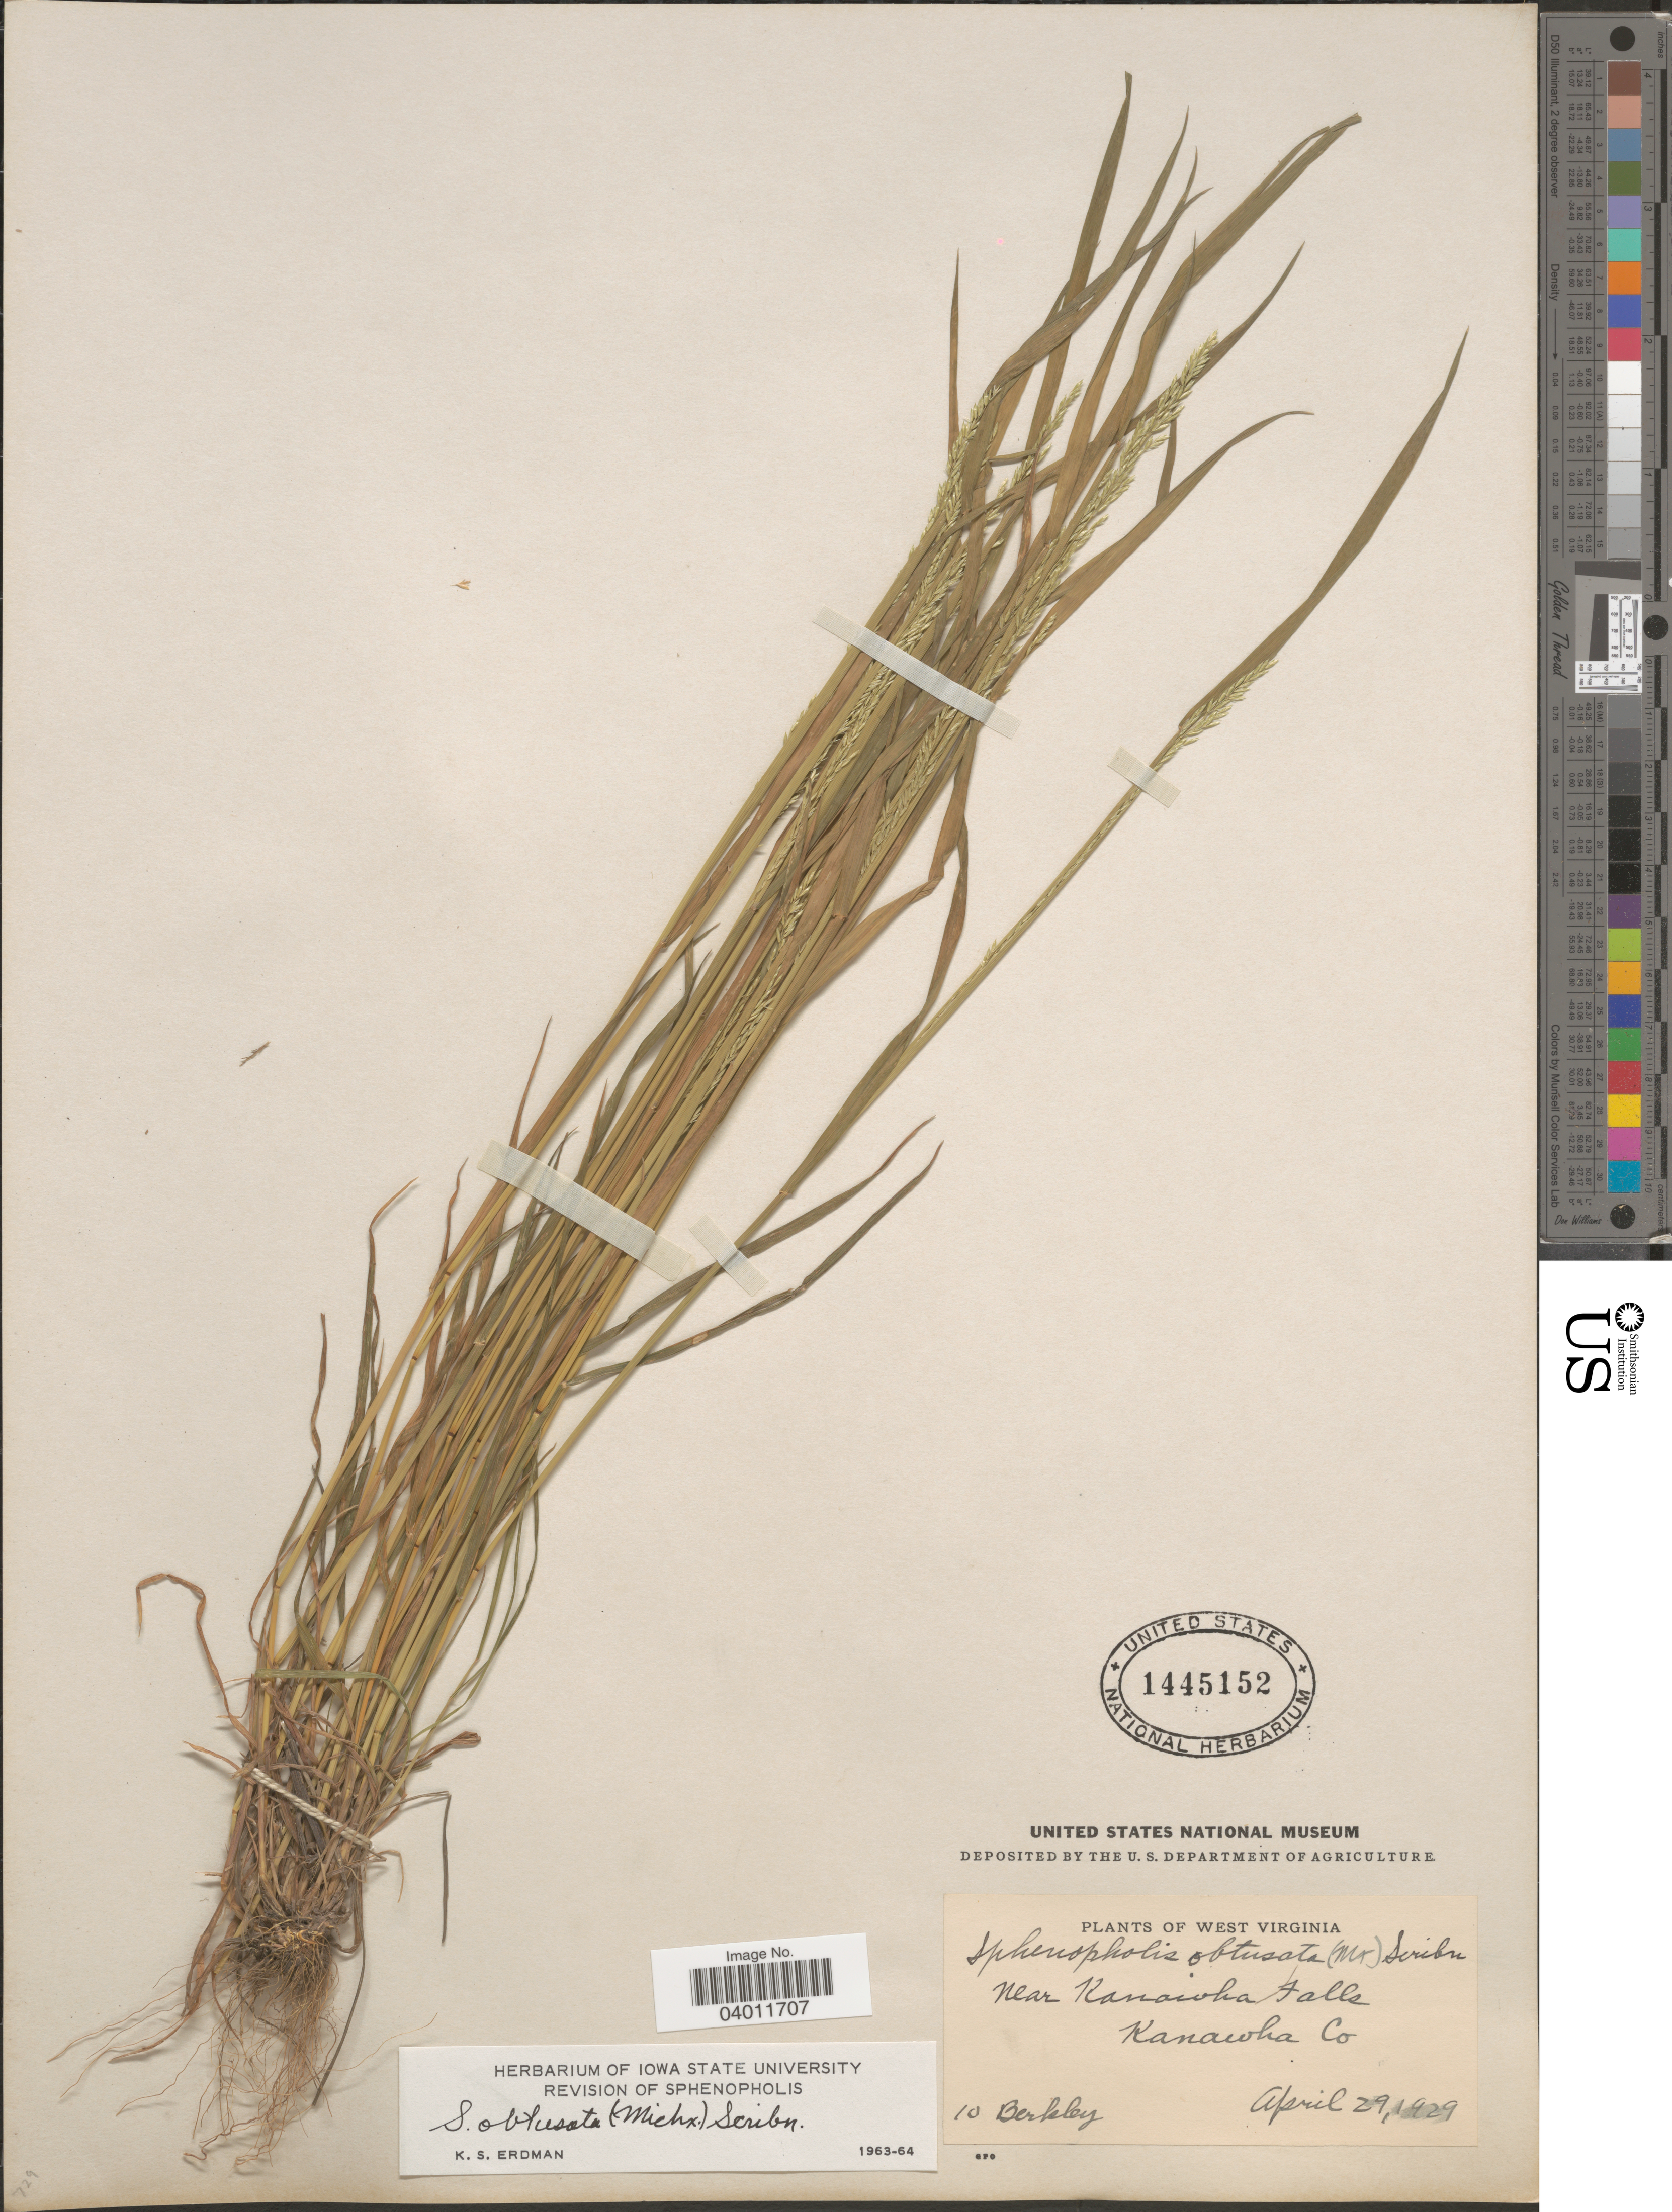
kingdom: Plantae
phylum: Tracheophyta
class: Liliopsida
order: Poales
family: Poaceae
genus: Sphenopholis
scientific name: Sphenopholis obtusata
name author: (Michx.) Scribn.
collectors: Berkley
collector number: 10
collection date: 1929-04-29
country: United States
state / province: West Virginia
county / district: Kanawha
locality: Near Kanawha Falls. Kanawha Co.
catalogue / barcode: US 1445152